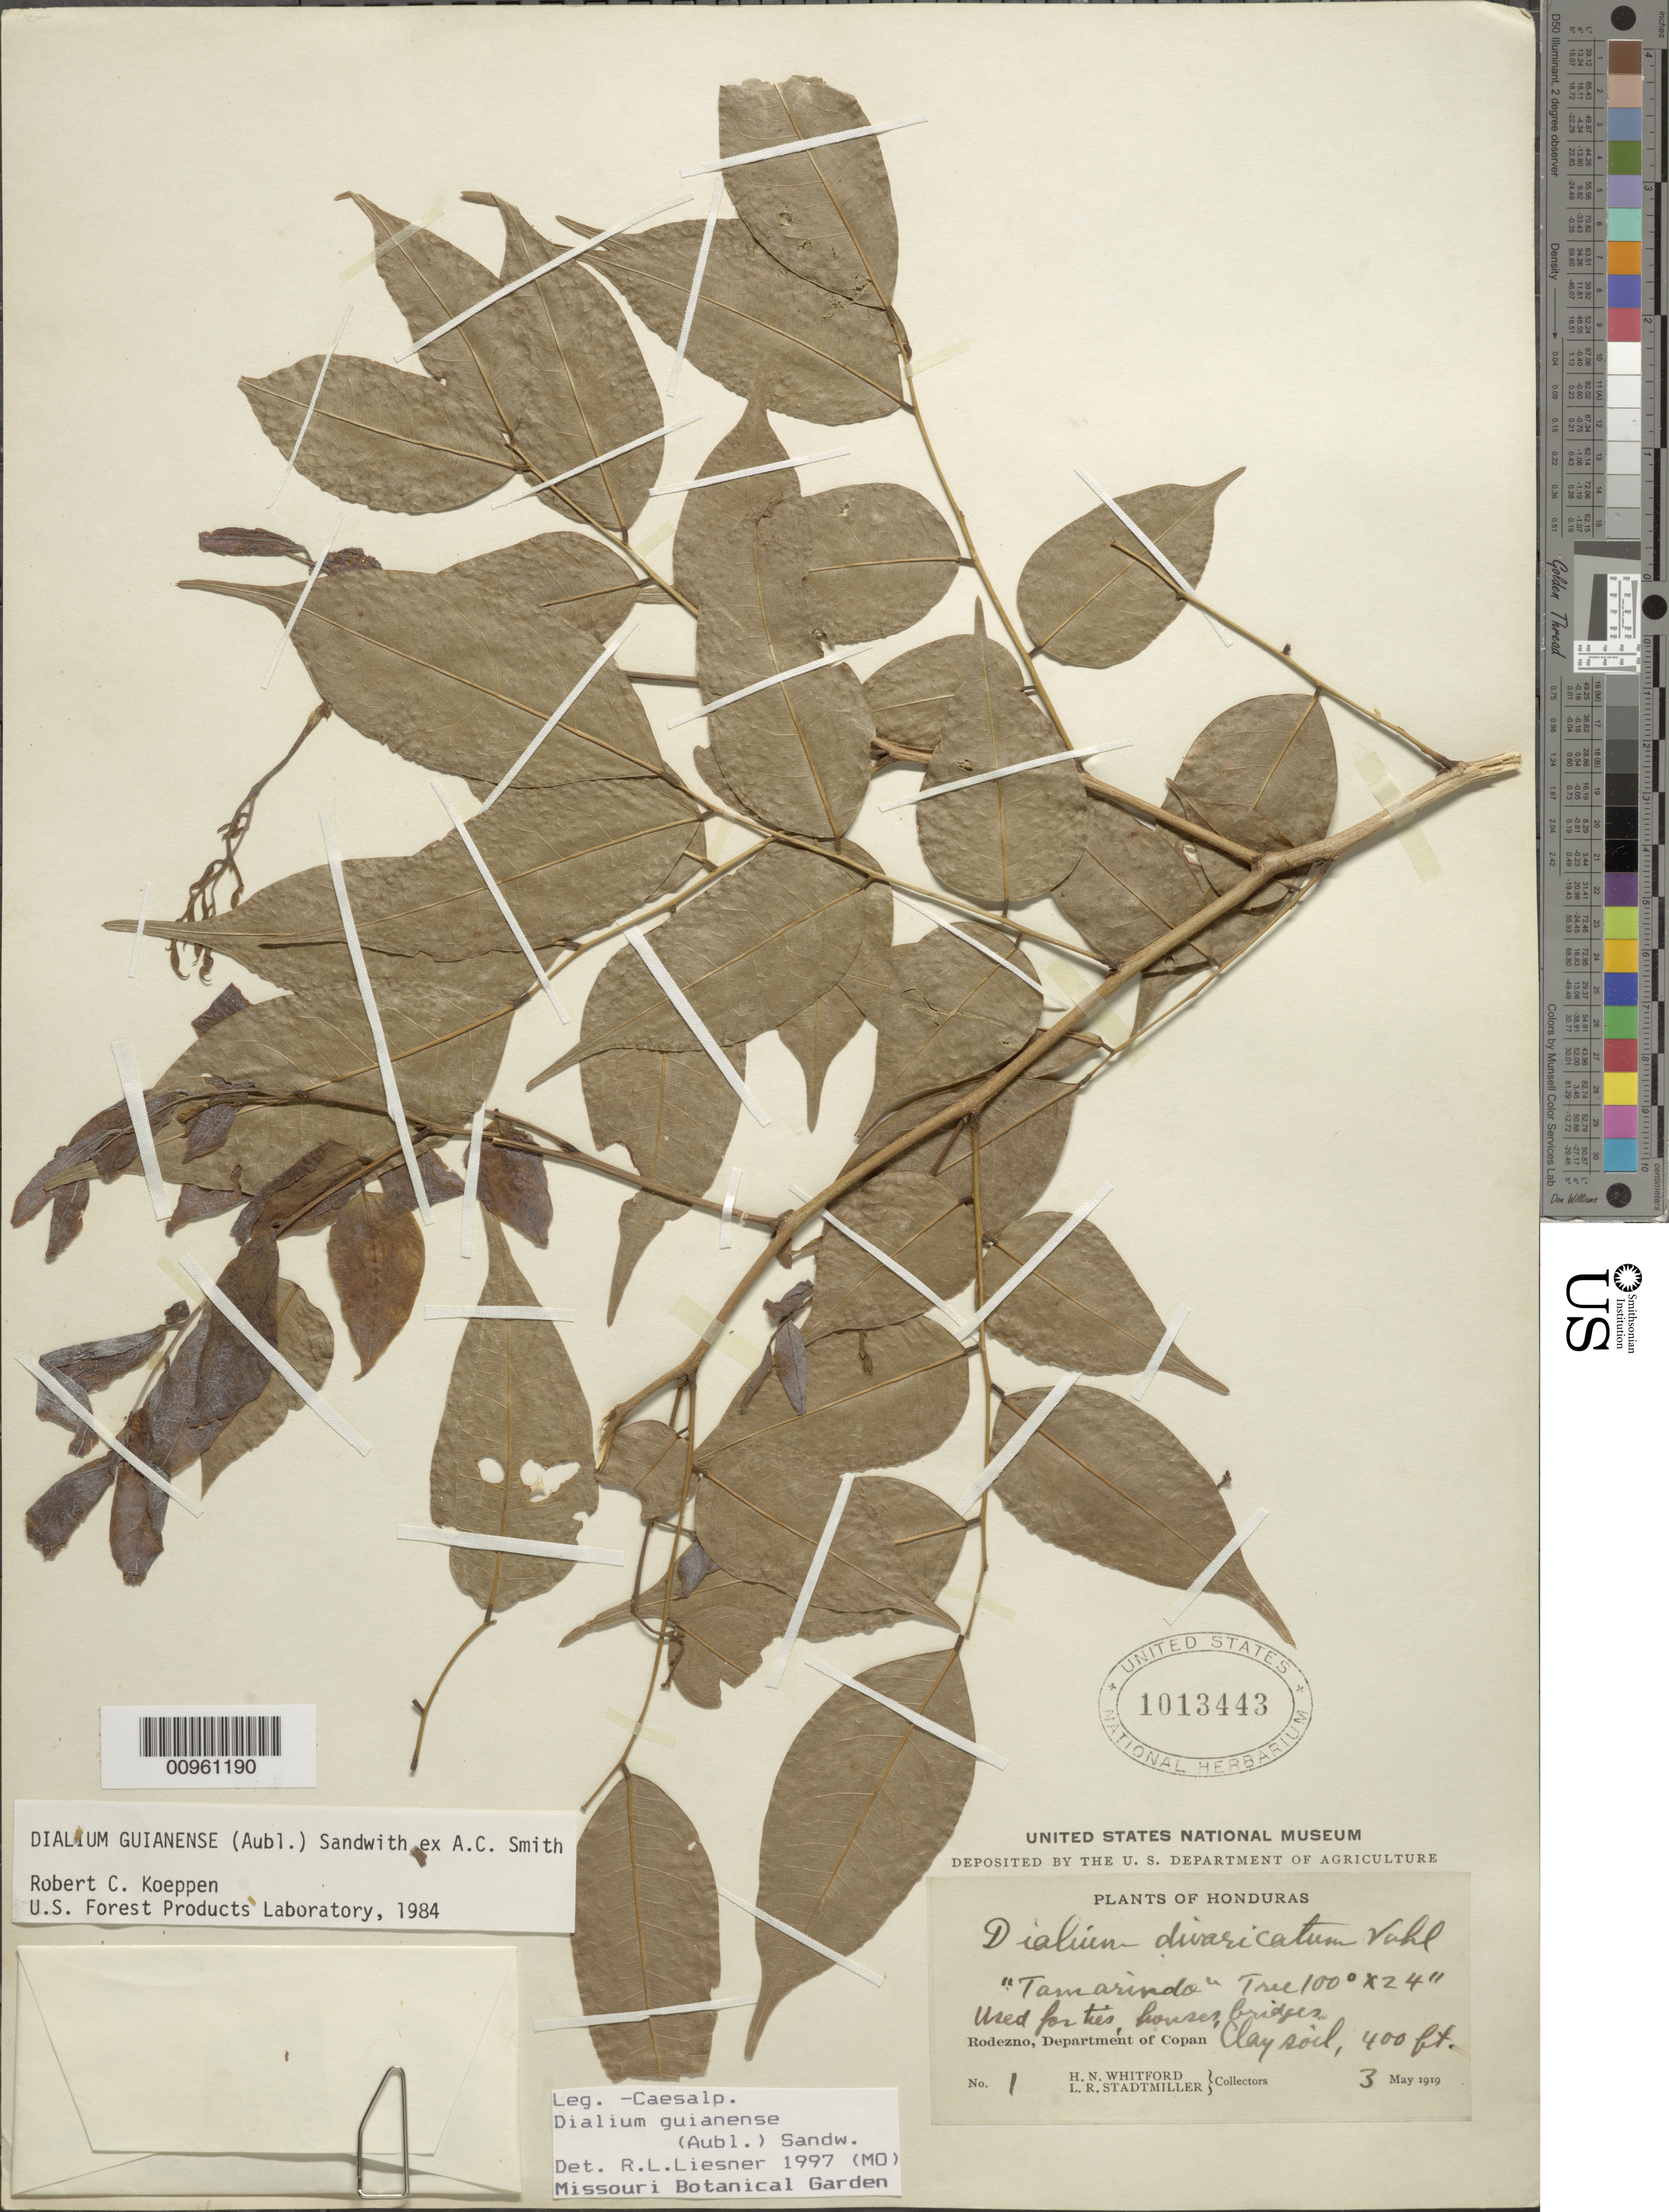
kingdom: Plantae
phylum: Tracheophyta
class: Magnoliopsida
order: Fabales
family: Fabaceae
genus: Dialium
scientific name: Dialium guianense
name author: (Aubl.) Sandwith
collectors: H. N. Whitford & L. Stadtmiller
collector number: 1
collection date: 1919-05-03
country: Honduras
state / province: Copán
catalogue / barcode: US 1013443